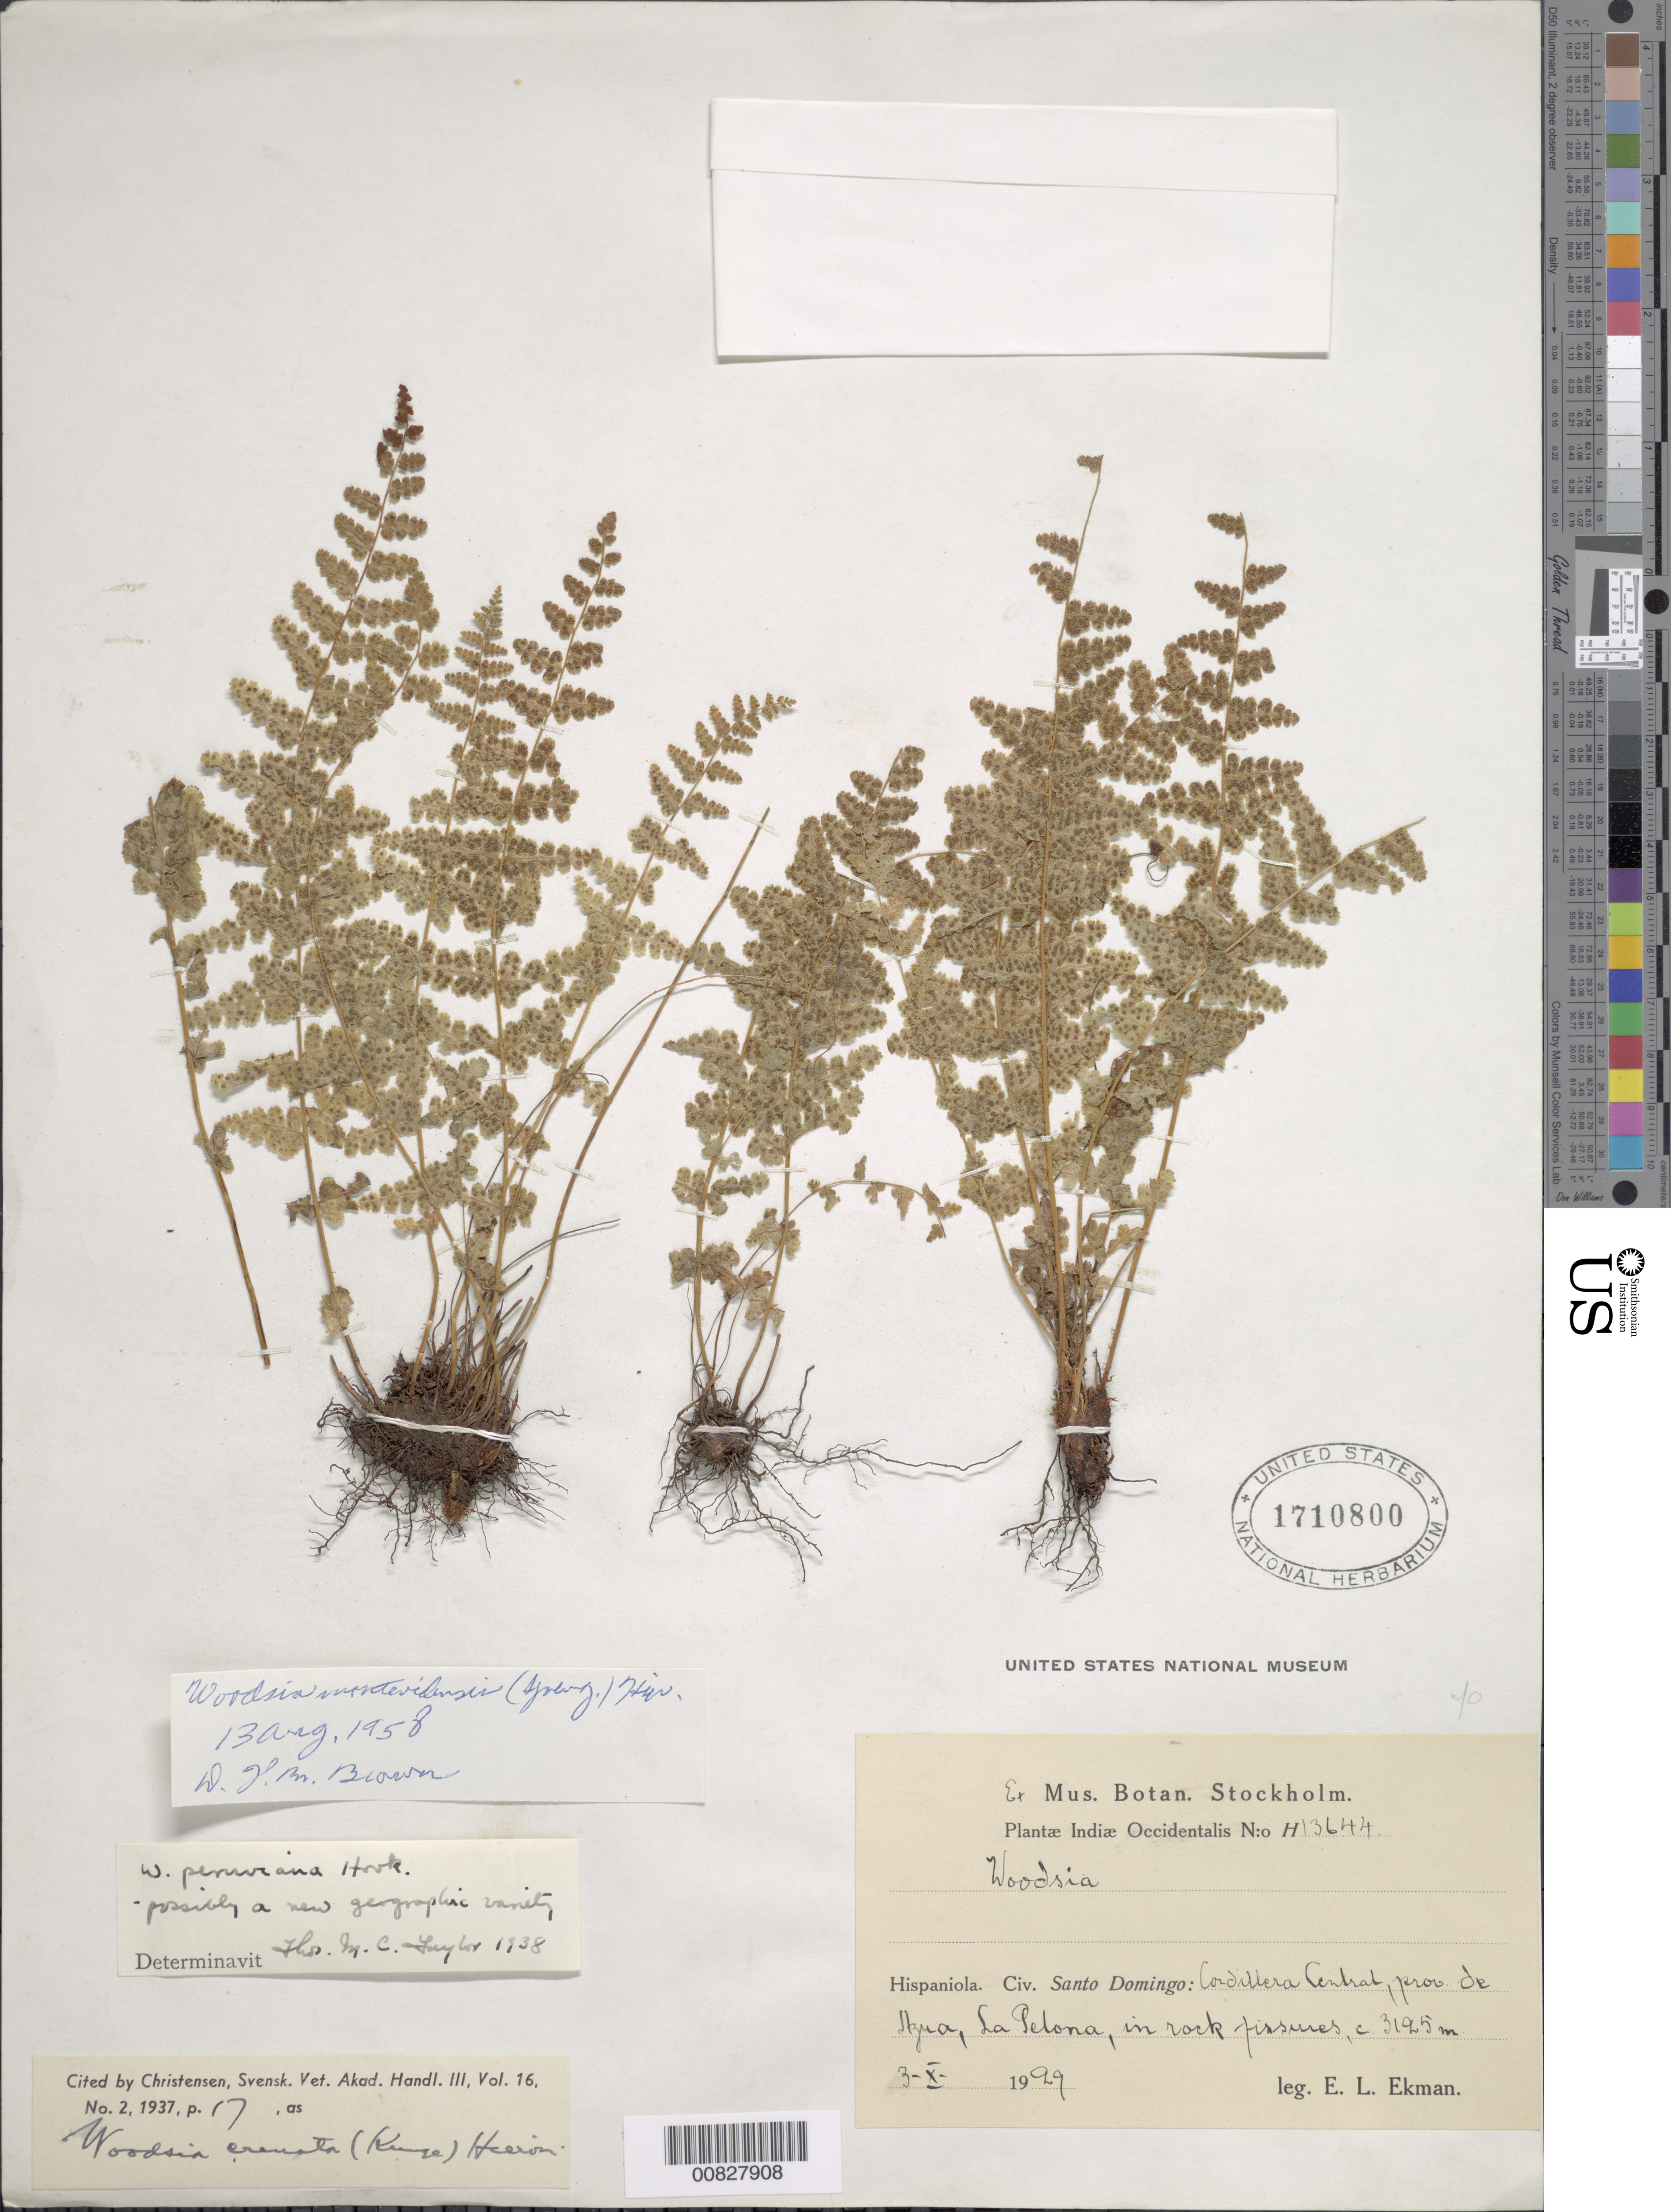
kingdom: Plantae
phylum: Tracheophyta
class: Polypodiopsida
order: Polypodiales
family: Woodsiaceae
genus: Woodsia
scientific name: Woodsia montevidensis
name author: (Spreng.) Hieron.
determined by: Brown, D.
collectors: E. L. Ekman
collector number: H 13644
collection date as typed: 03 Oct 1929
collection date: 1929-10-03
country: Dominican Republic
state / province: Azua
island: Hispaniola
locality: Cordillera Central, La Pelona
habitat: In rock fissures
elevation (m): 3125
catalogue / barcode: US 1710800